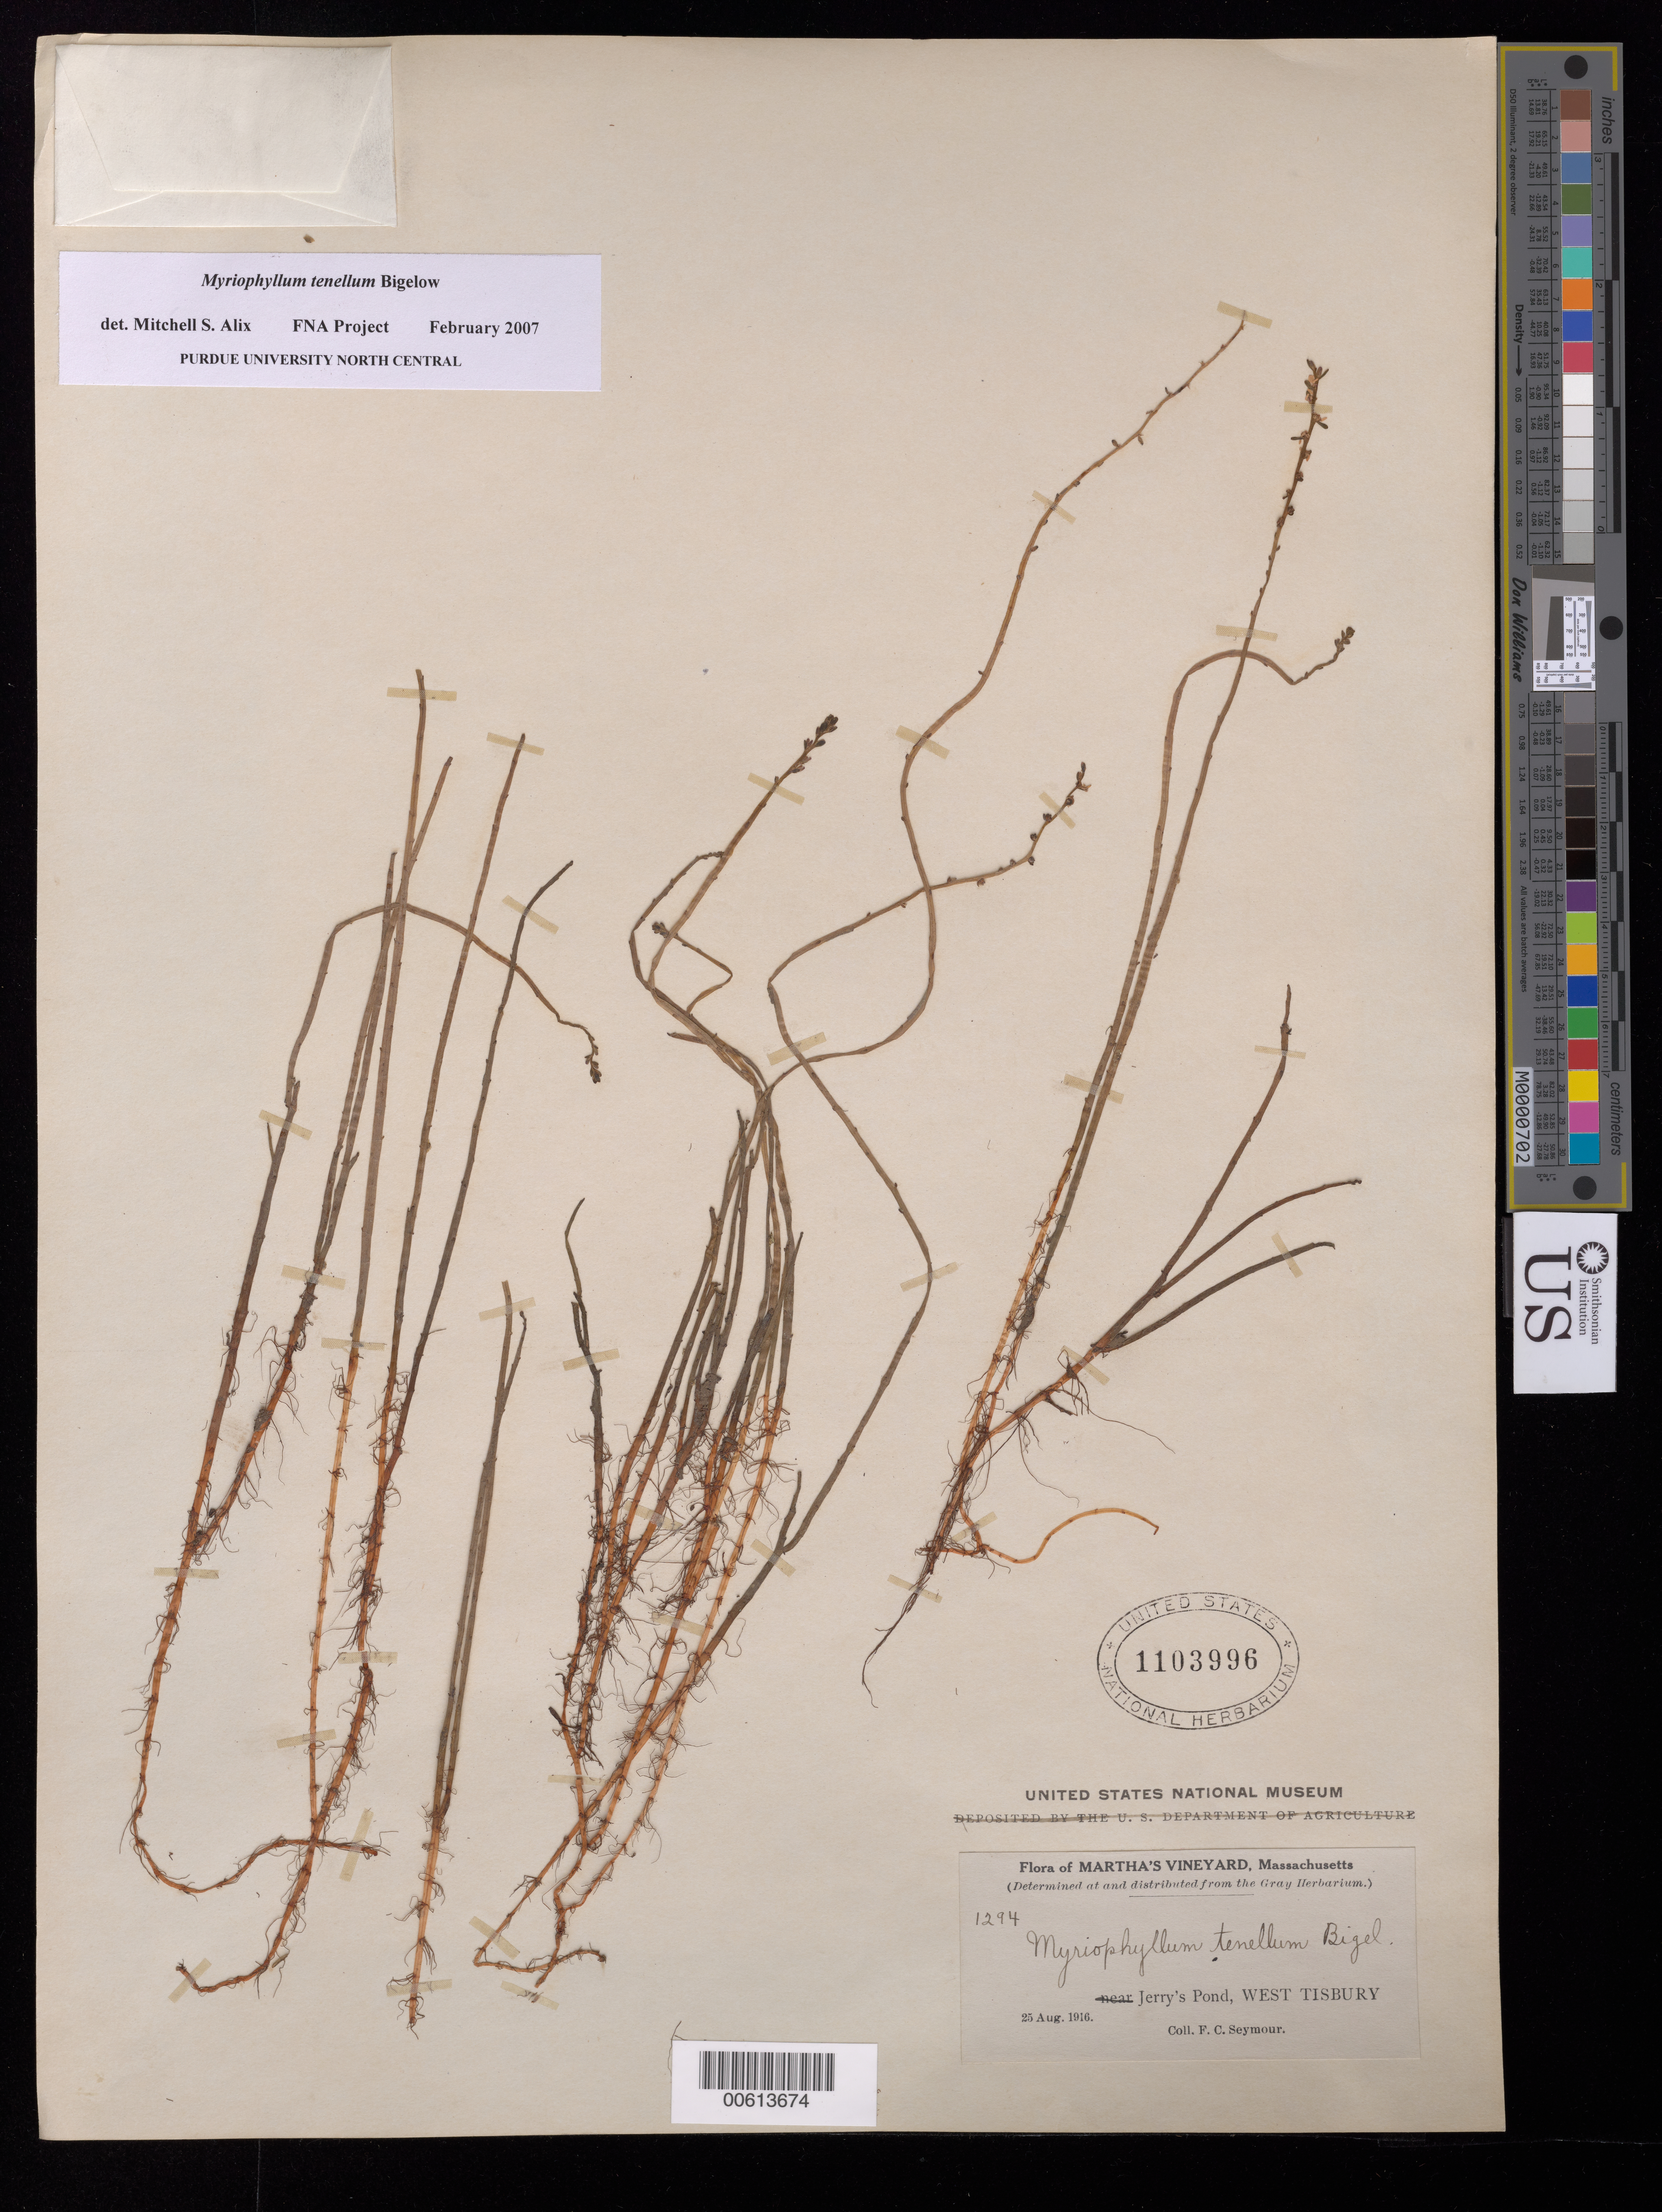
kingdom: Plantae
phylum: Tracheophyta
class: Magnoliopsida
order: Saxifragales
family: Haloragaceae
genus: Myriophyllum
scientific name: Myriophyllum tenellum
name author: Bigelow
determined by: Alix, M. S.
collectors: F. C. Seymour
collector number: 1294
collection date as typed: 25 Aug 1916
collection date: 1916-08-25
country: United States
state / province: Massachusetts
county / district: Dukes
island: Martha's Vineyard Island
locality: Jerry's pond, West Tisbury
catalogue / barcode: US 1103996